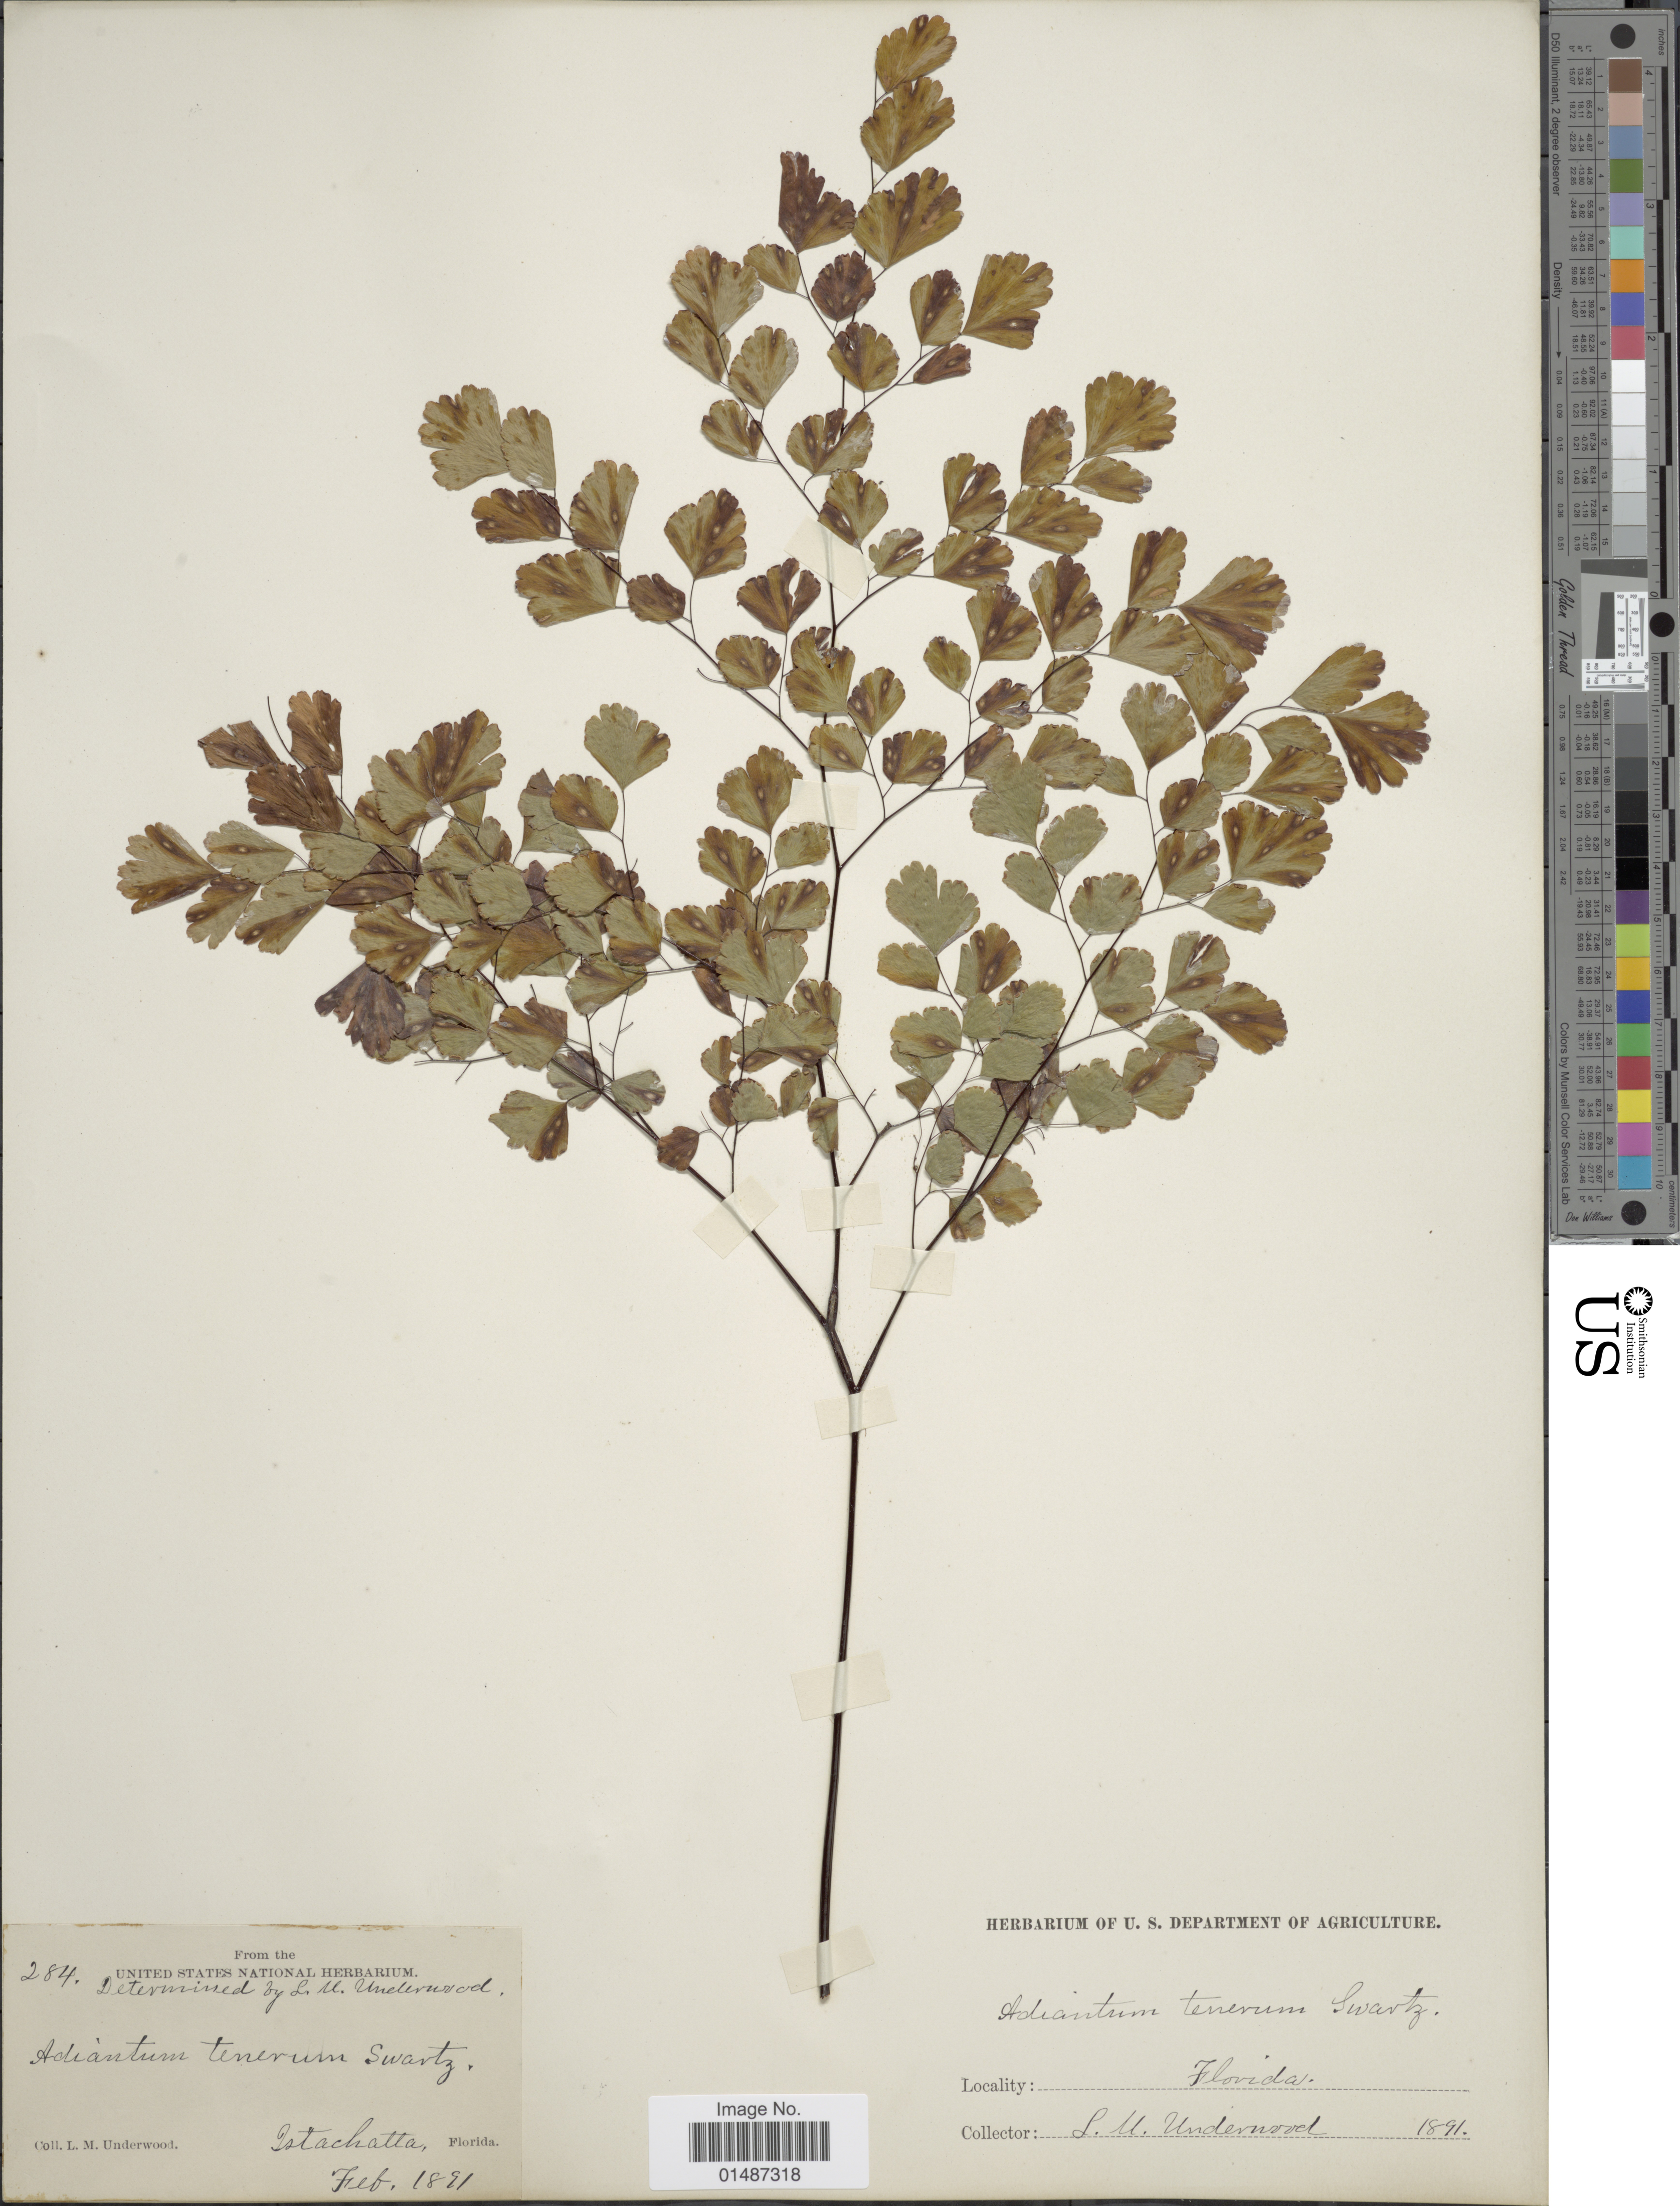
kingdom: Plantae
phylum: Tracheophyta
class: Polypodiopsida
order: Polypodiales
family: Pteridaceae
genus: Adiantum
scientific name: Adiantum tenerum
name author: Sw.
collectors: L. M. Underwood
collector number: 284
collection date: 1891-02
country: United States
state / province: Florida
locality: Istachatta.